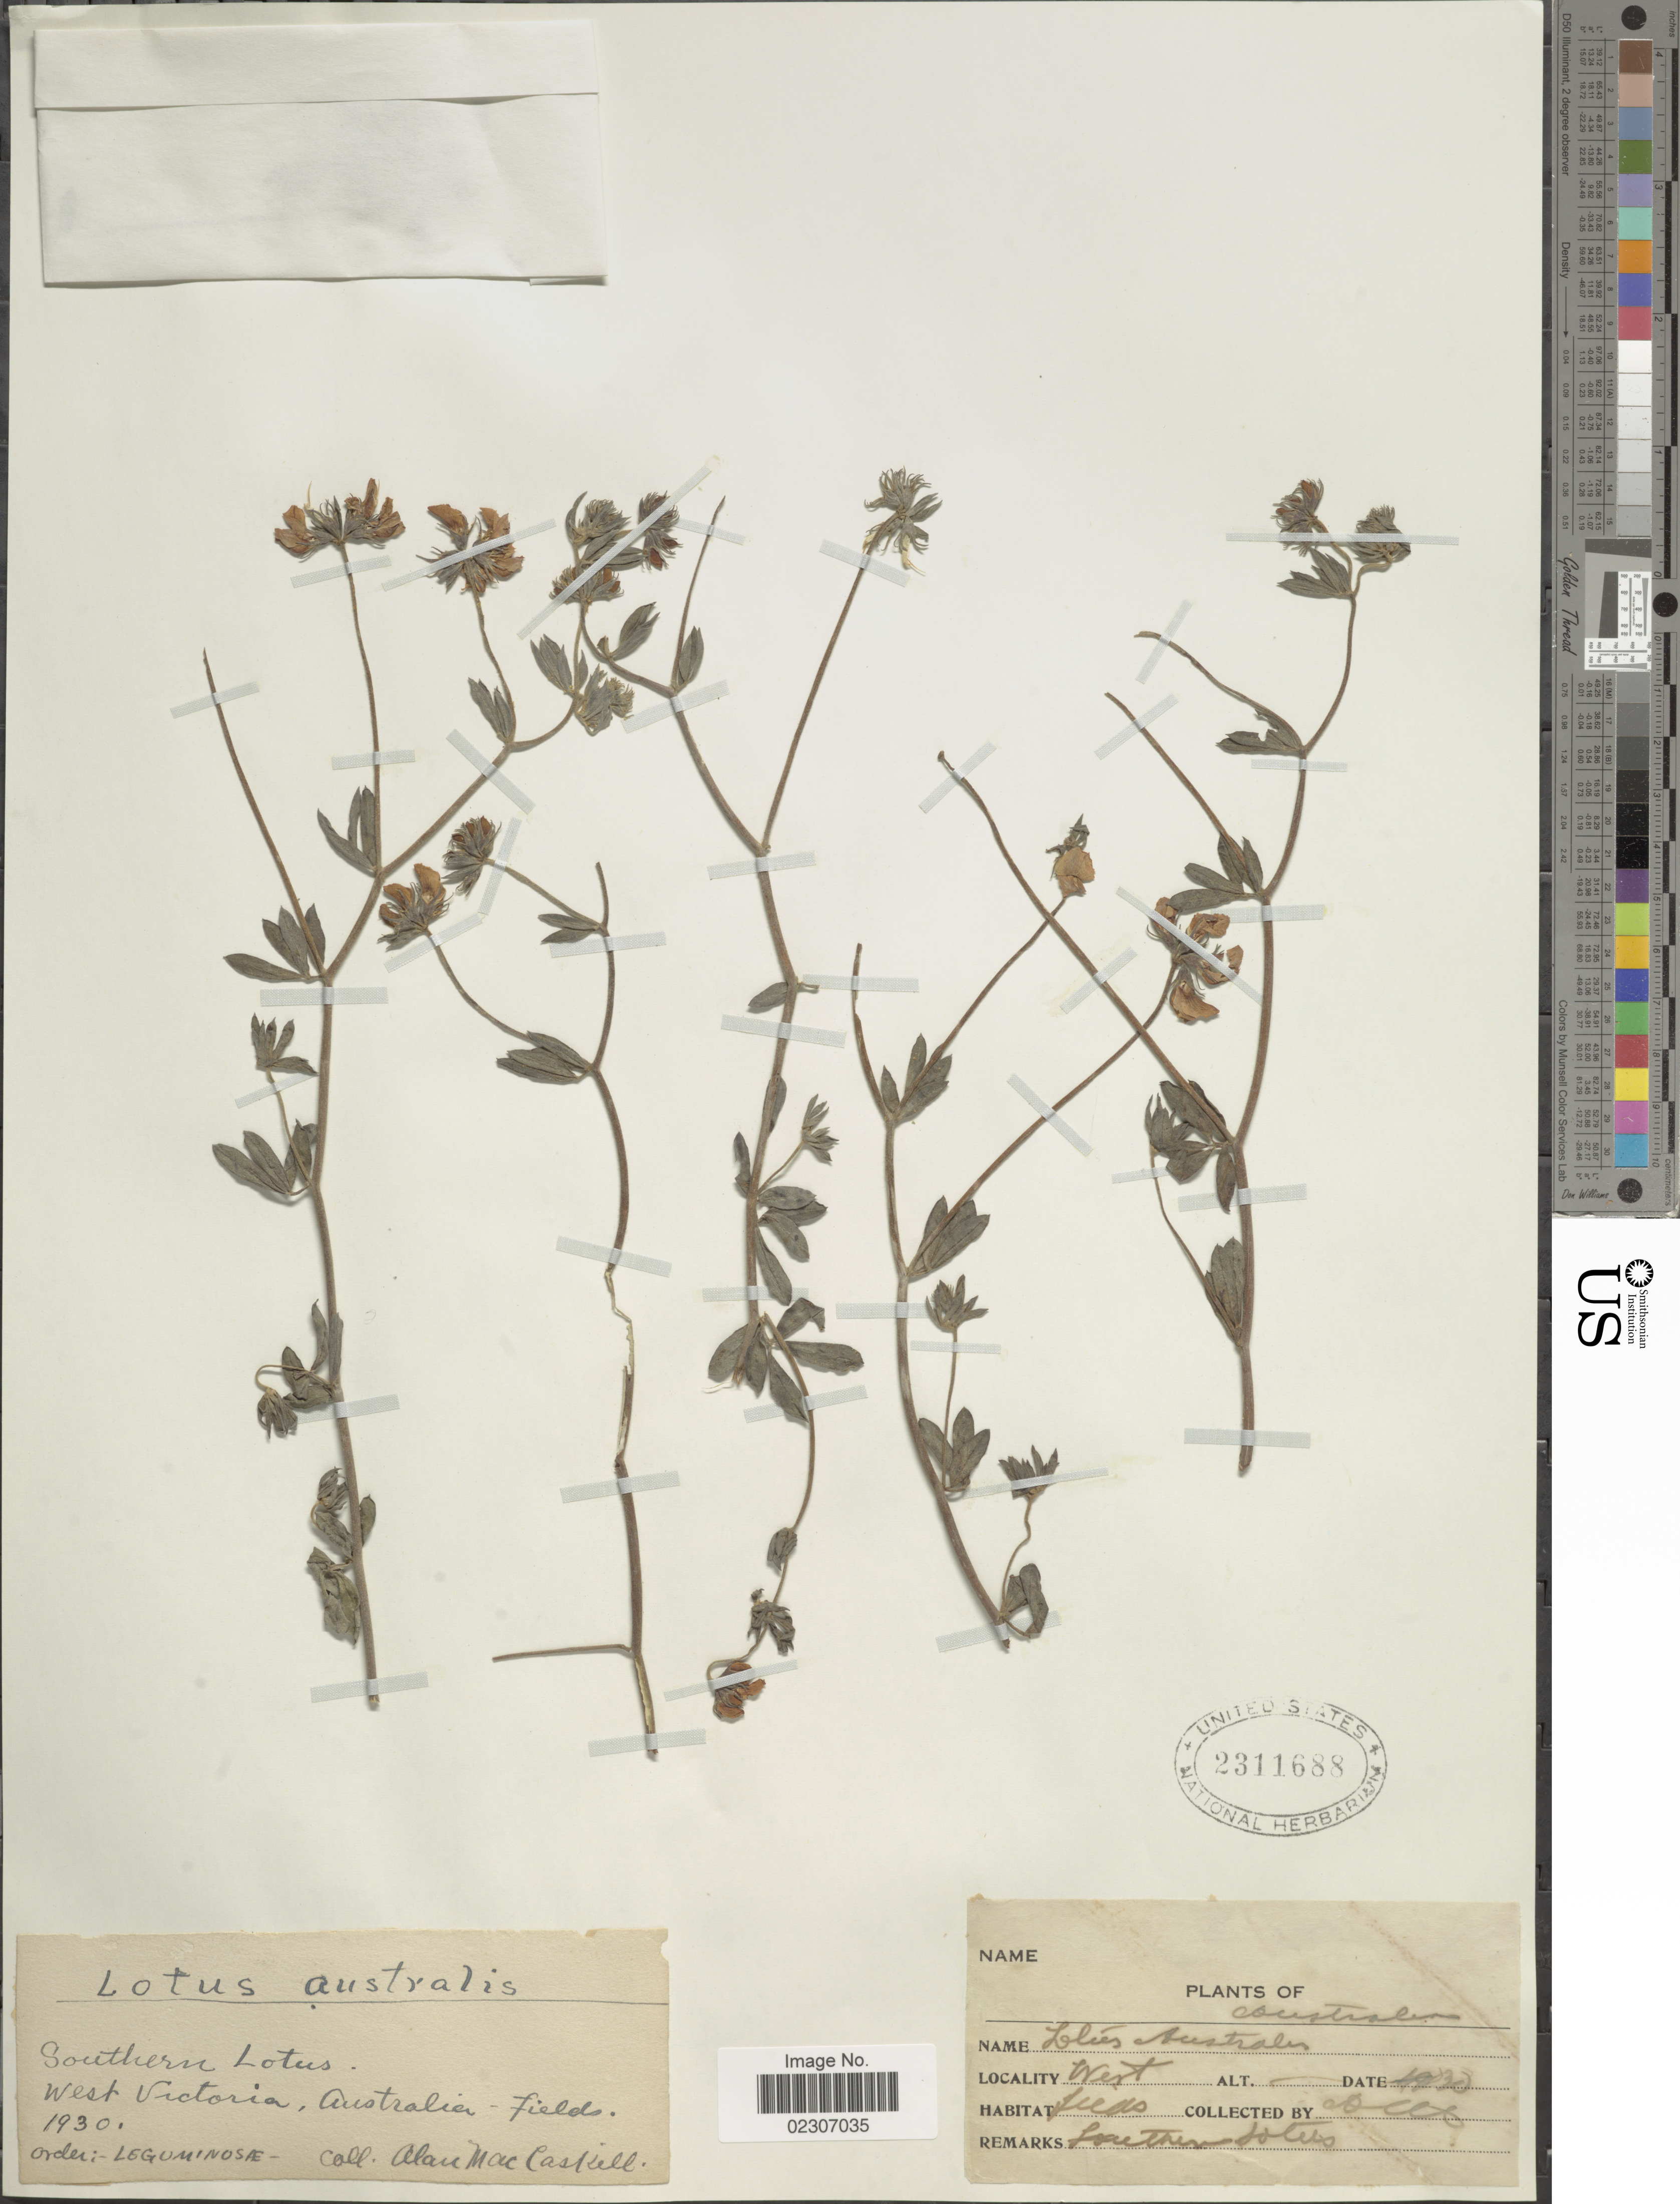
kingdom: Plantae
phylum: Tracheophyta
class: Magnoliopsida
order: Fabales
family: Fabaceae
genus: Lotus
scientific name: Lotus australis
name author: Andrews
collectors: A. MacCaskill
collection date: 1930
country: Australia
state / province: Victoria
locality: West Victoria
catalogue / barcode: US 2311688